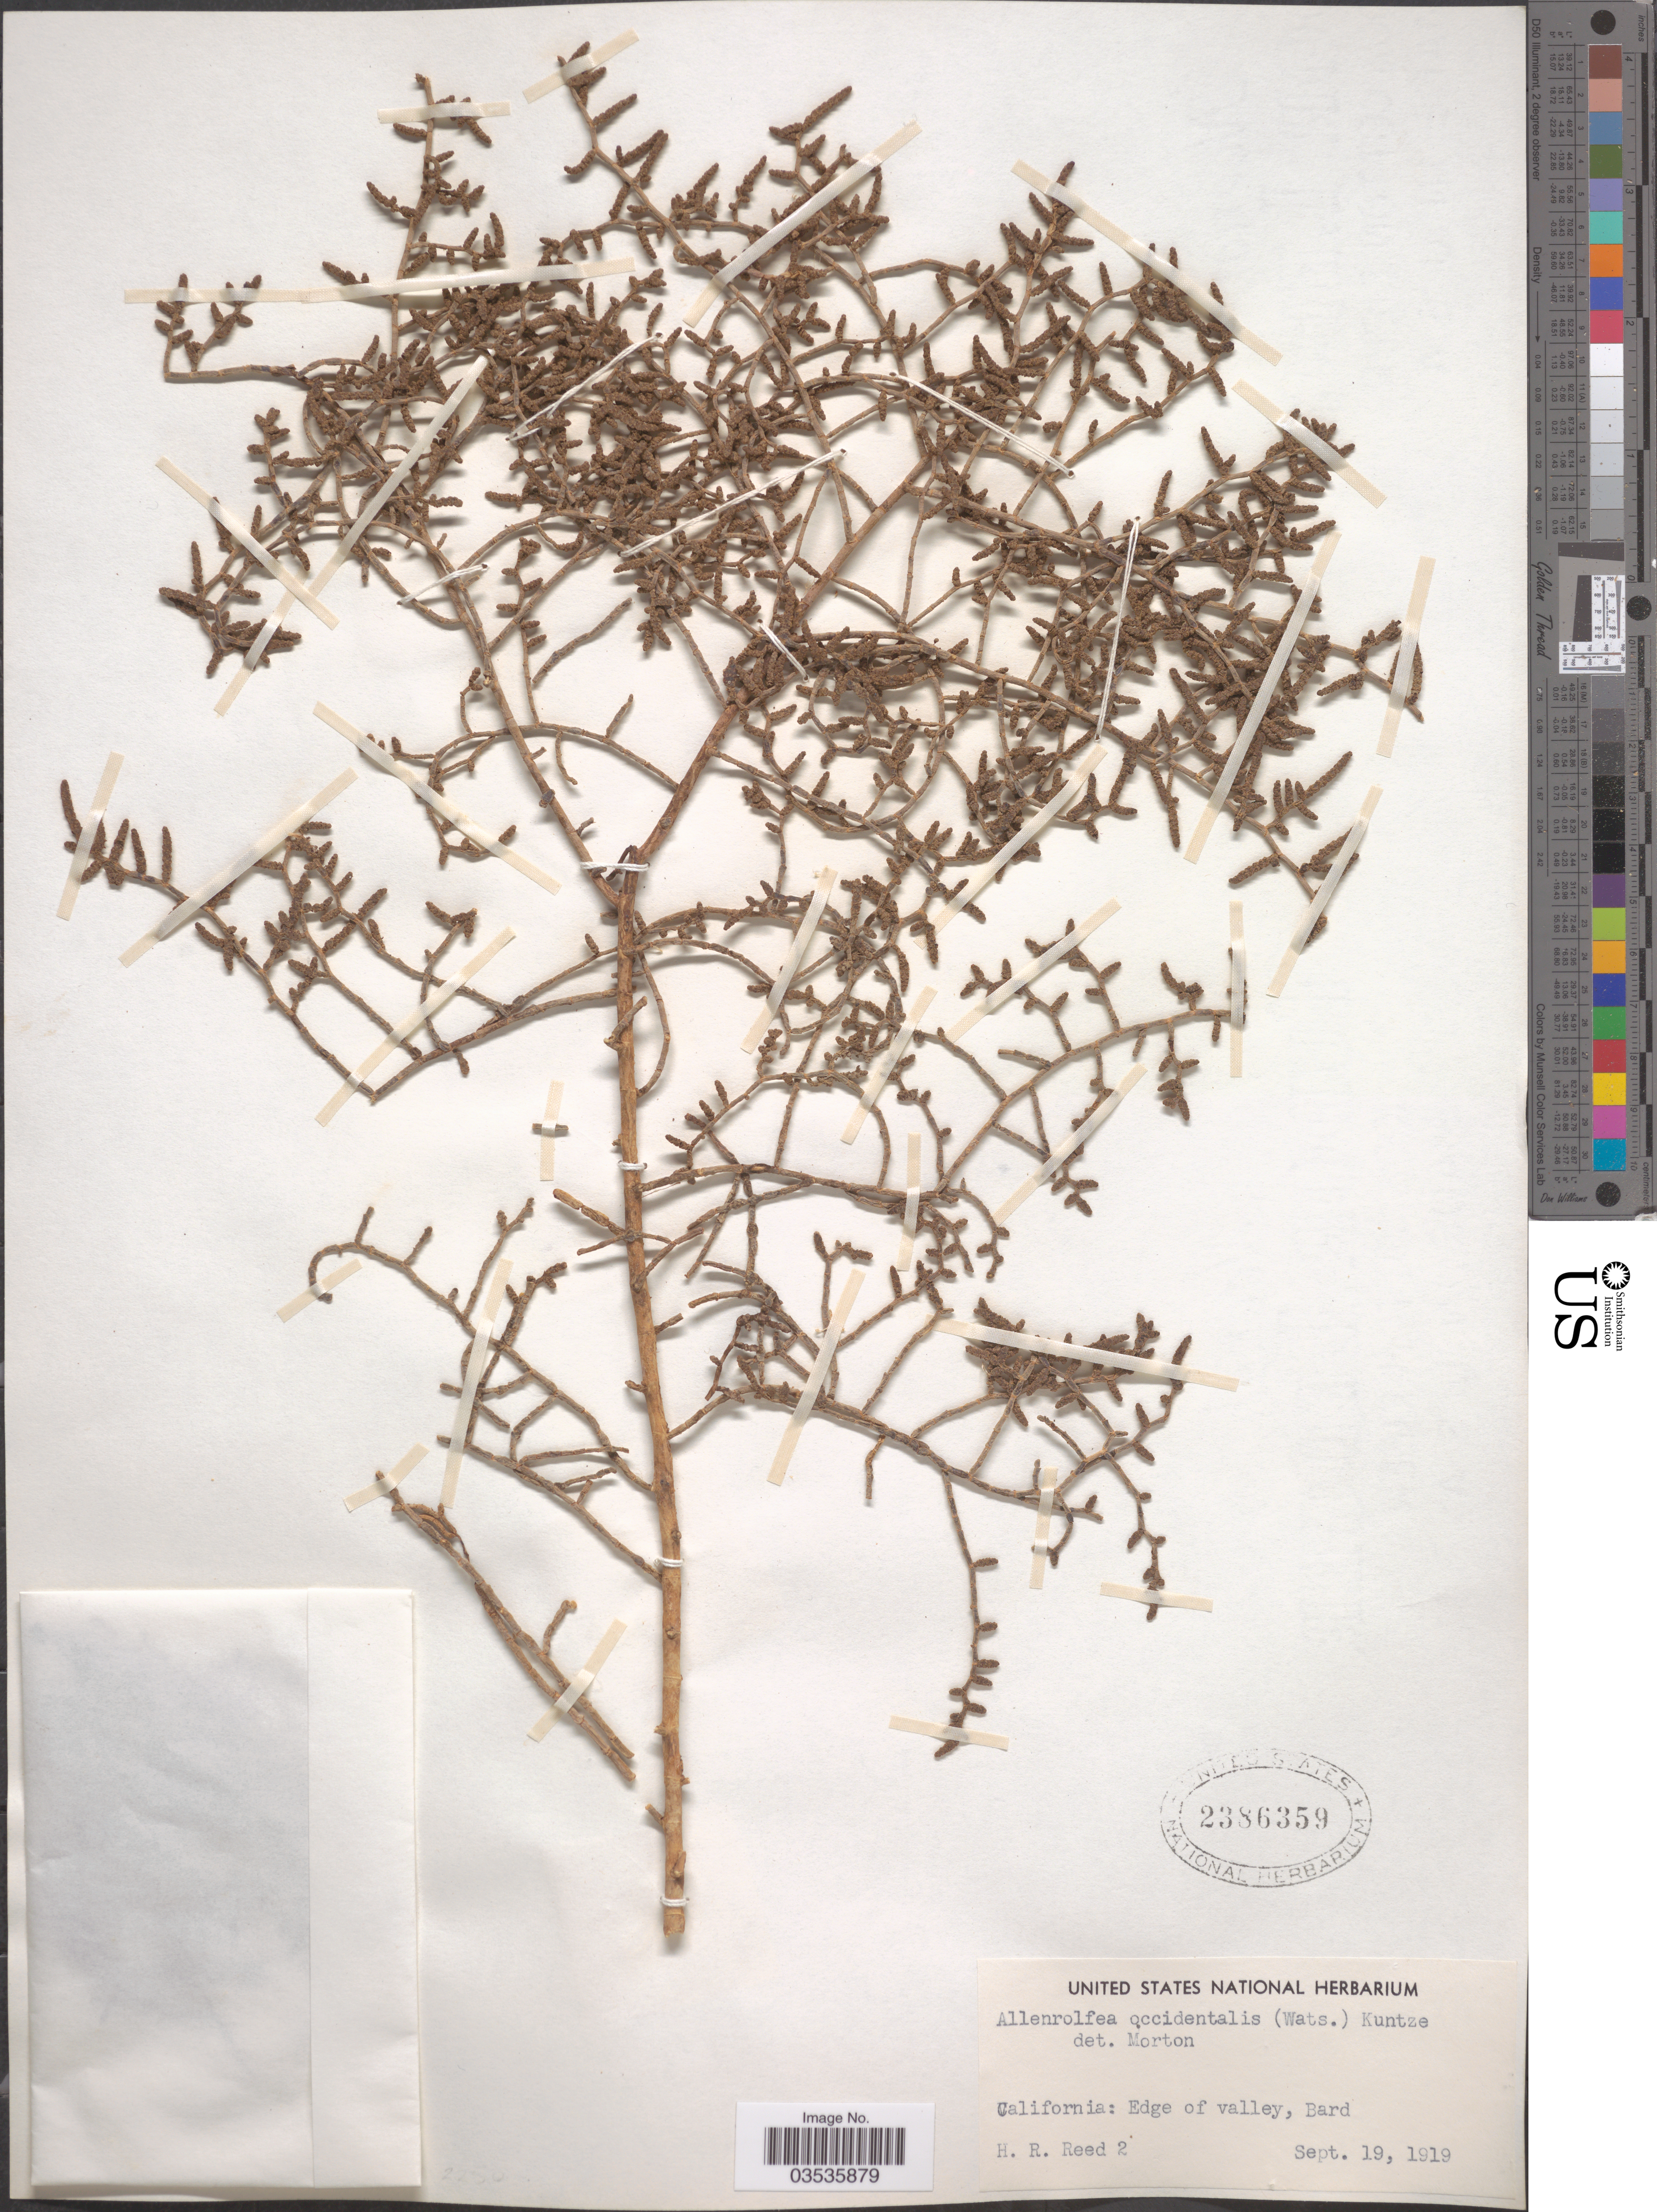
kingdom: Plantae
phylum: Tracheophyta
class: Magnoliopsida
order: Caryophyllales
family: Amaranthaceae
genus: Allenrolfea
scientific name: Allenrolfea occidentalis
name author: (S. Watson) Kuntze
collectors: H. Reed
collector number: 2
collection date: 1919-09-19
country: United States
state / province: California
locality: Edge of valley, Bard.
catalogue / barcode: US 2386359